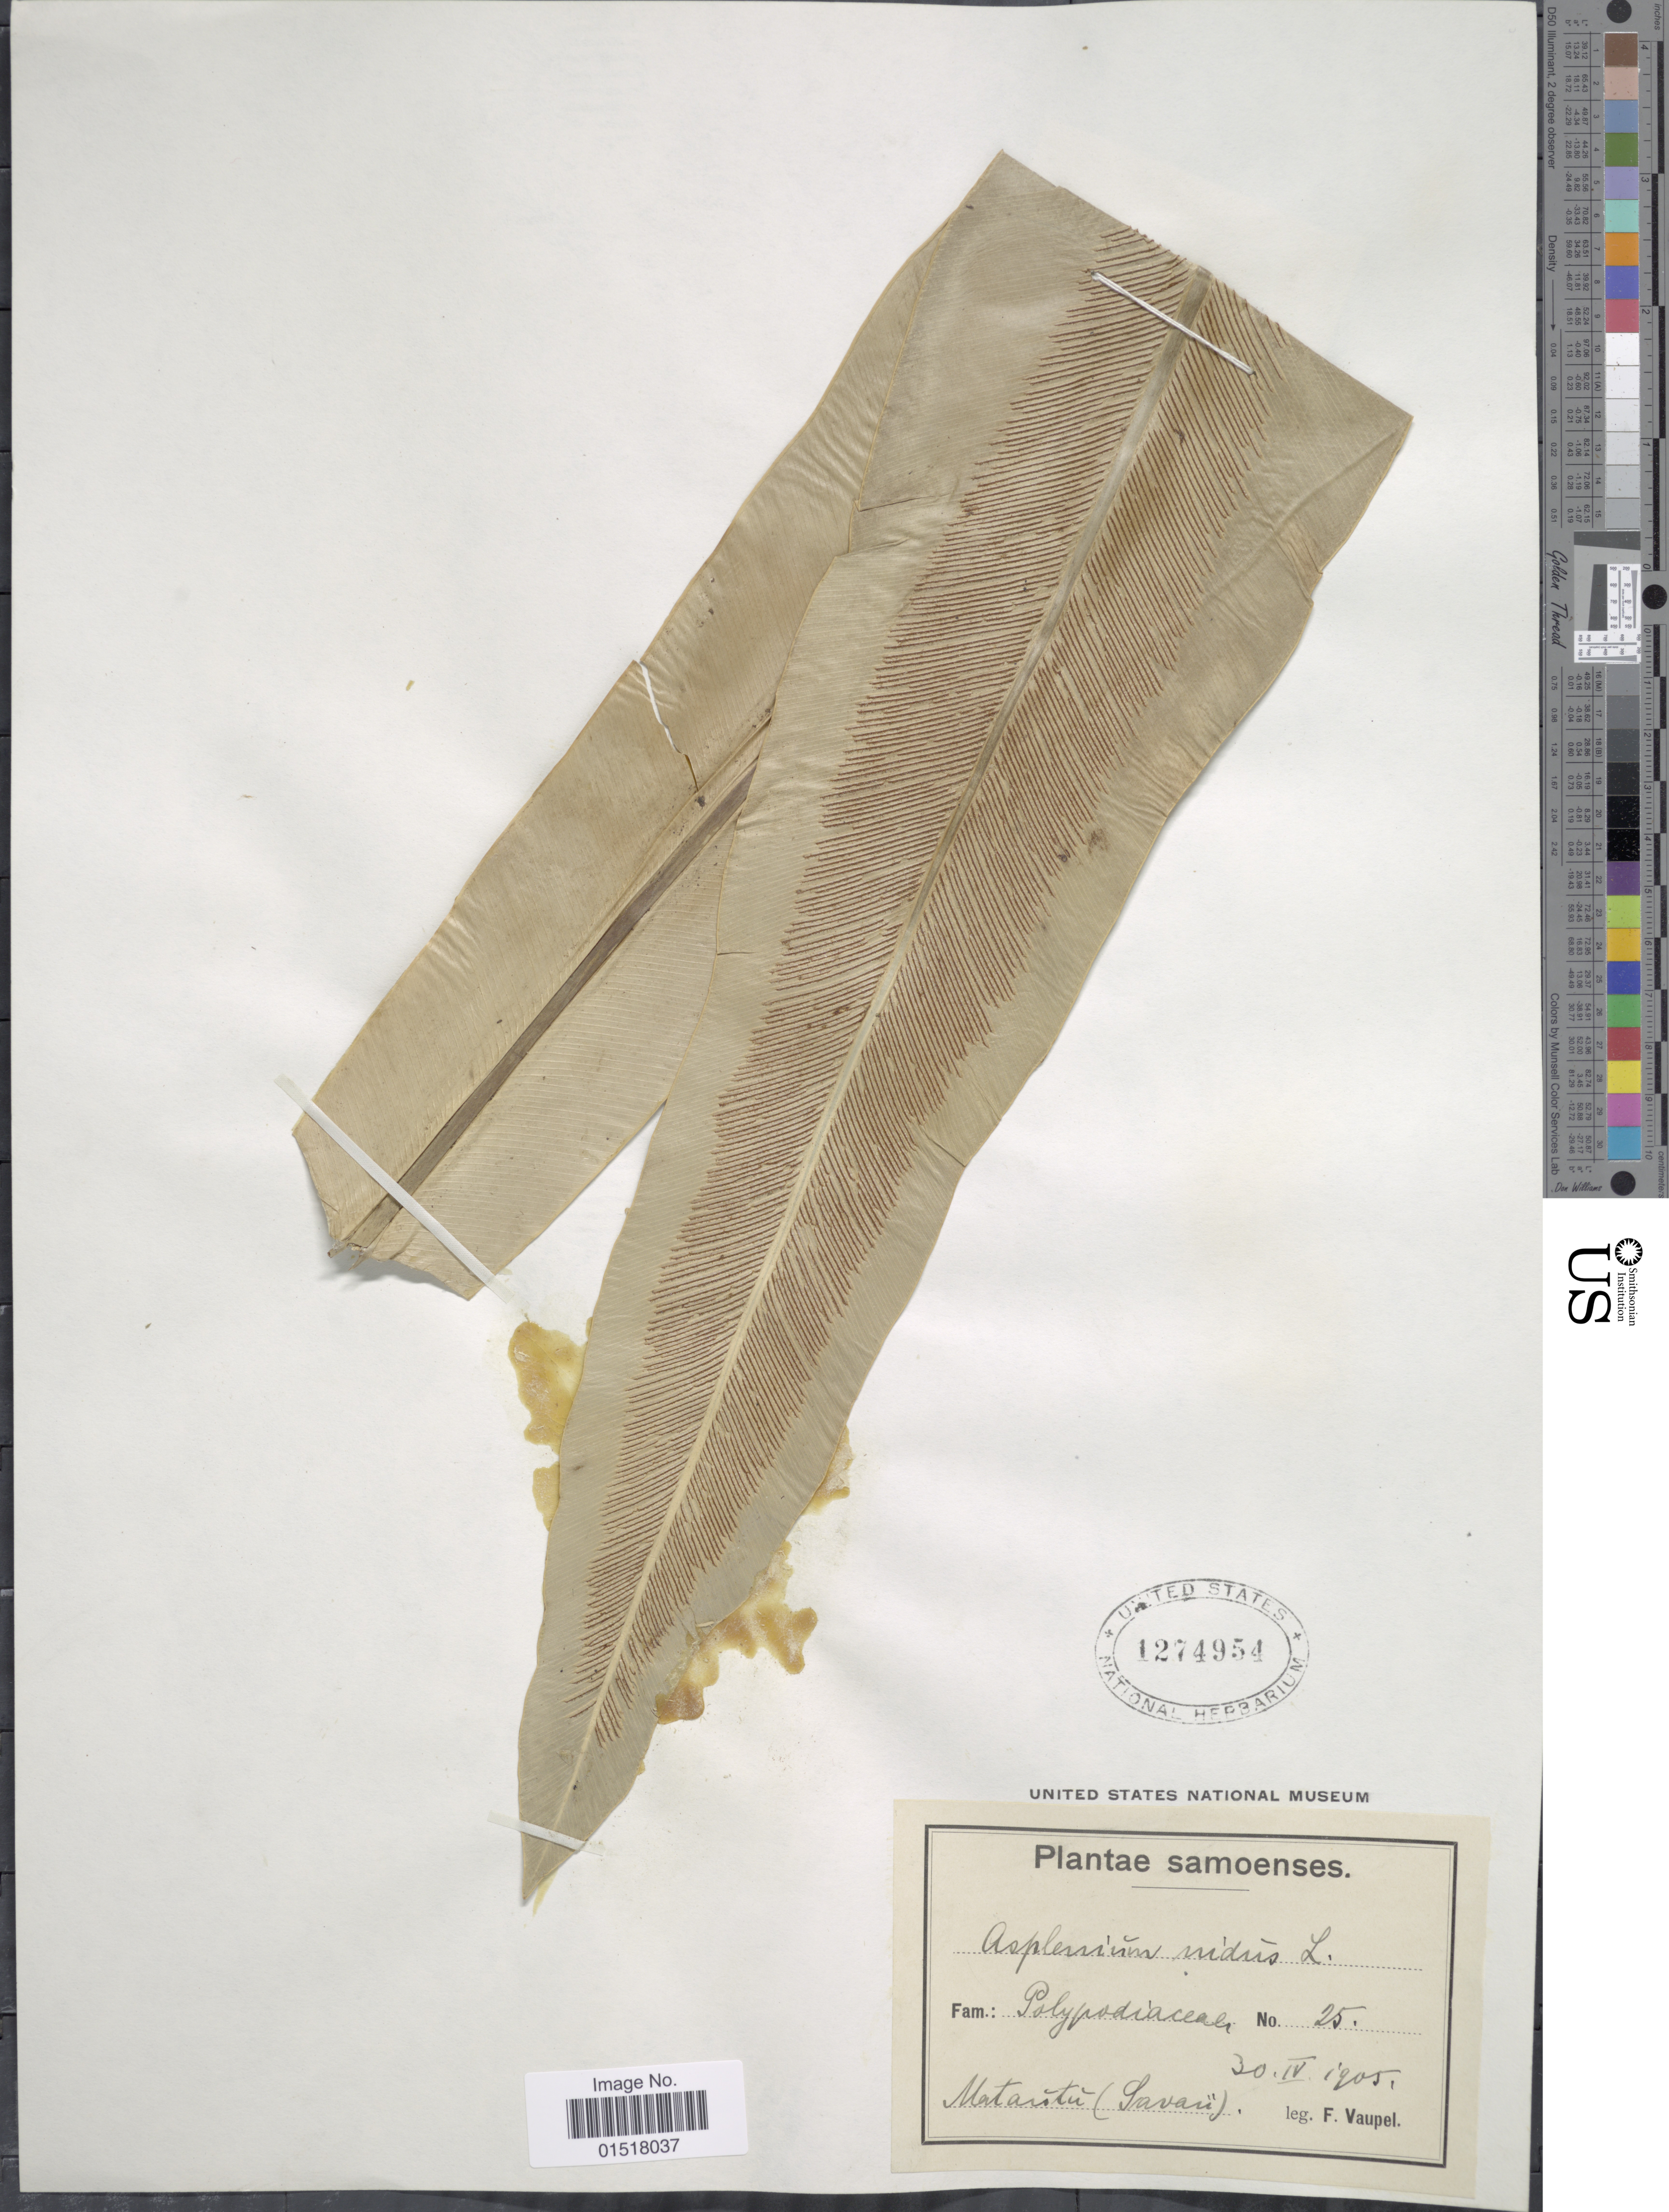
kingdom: Plantae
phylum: Tracheophyta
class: Polypodiopsida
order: Polypodiales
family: Aspleniaceae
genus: Asplenium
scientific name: Asplenium nidus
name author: L.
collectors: F. Vaupel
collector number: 25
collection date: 1905-04-30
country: Samoa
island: Savai'i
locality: Samoenses. Matatitu (Savaii). [interpreted]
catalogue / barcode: US 1274954